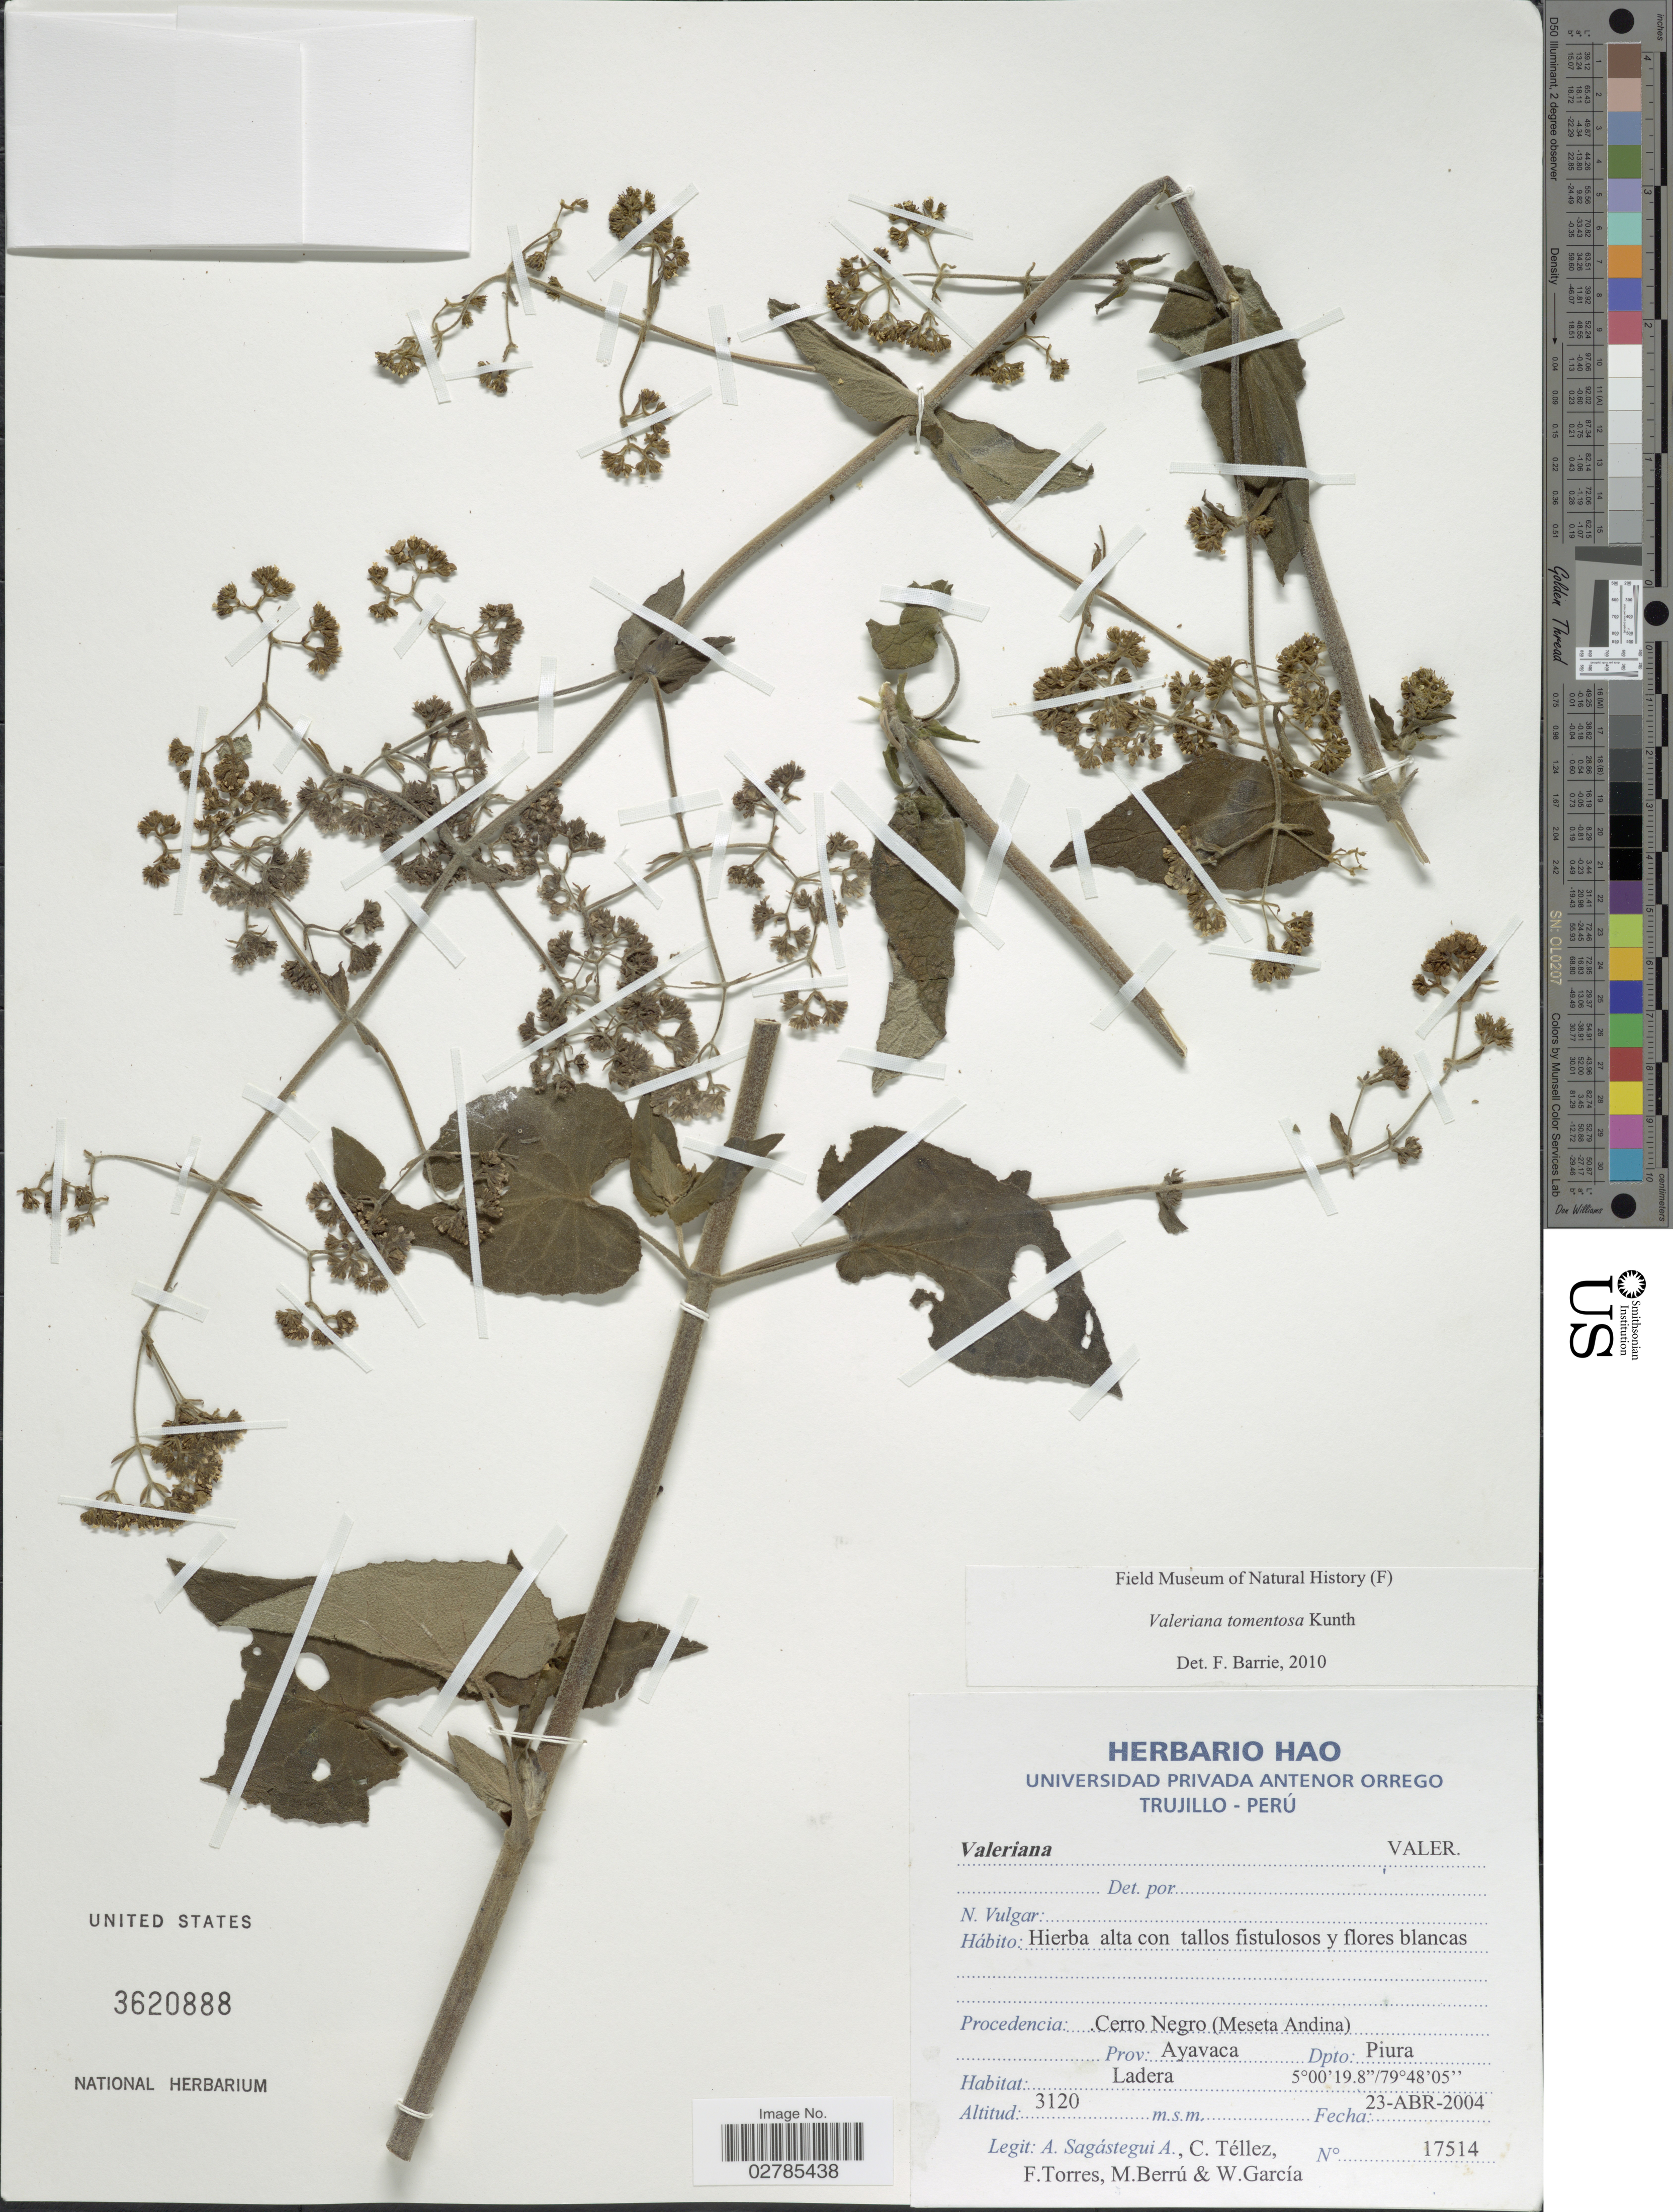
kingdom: Plantae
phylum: Tracheophyta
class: Magnoliopsida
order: Dipsacales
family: Caprifoliaceae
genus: Valeriana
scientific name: Valeriana tomentosa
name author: Kunth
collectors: A. Sagástegui A., C. Tellez-A., F. Torres, M. Berrú & W. Garcia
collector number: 17514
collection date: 2004-04-23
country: Peru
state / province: Piura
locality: Cerro Negro (Meseta Andina). Prov: Ayavaca. Dpto. Piura.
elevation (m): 3120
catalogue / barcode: US 3620888